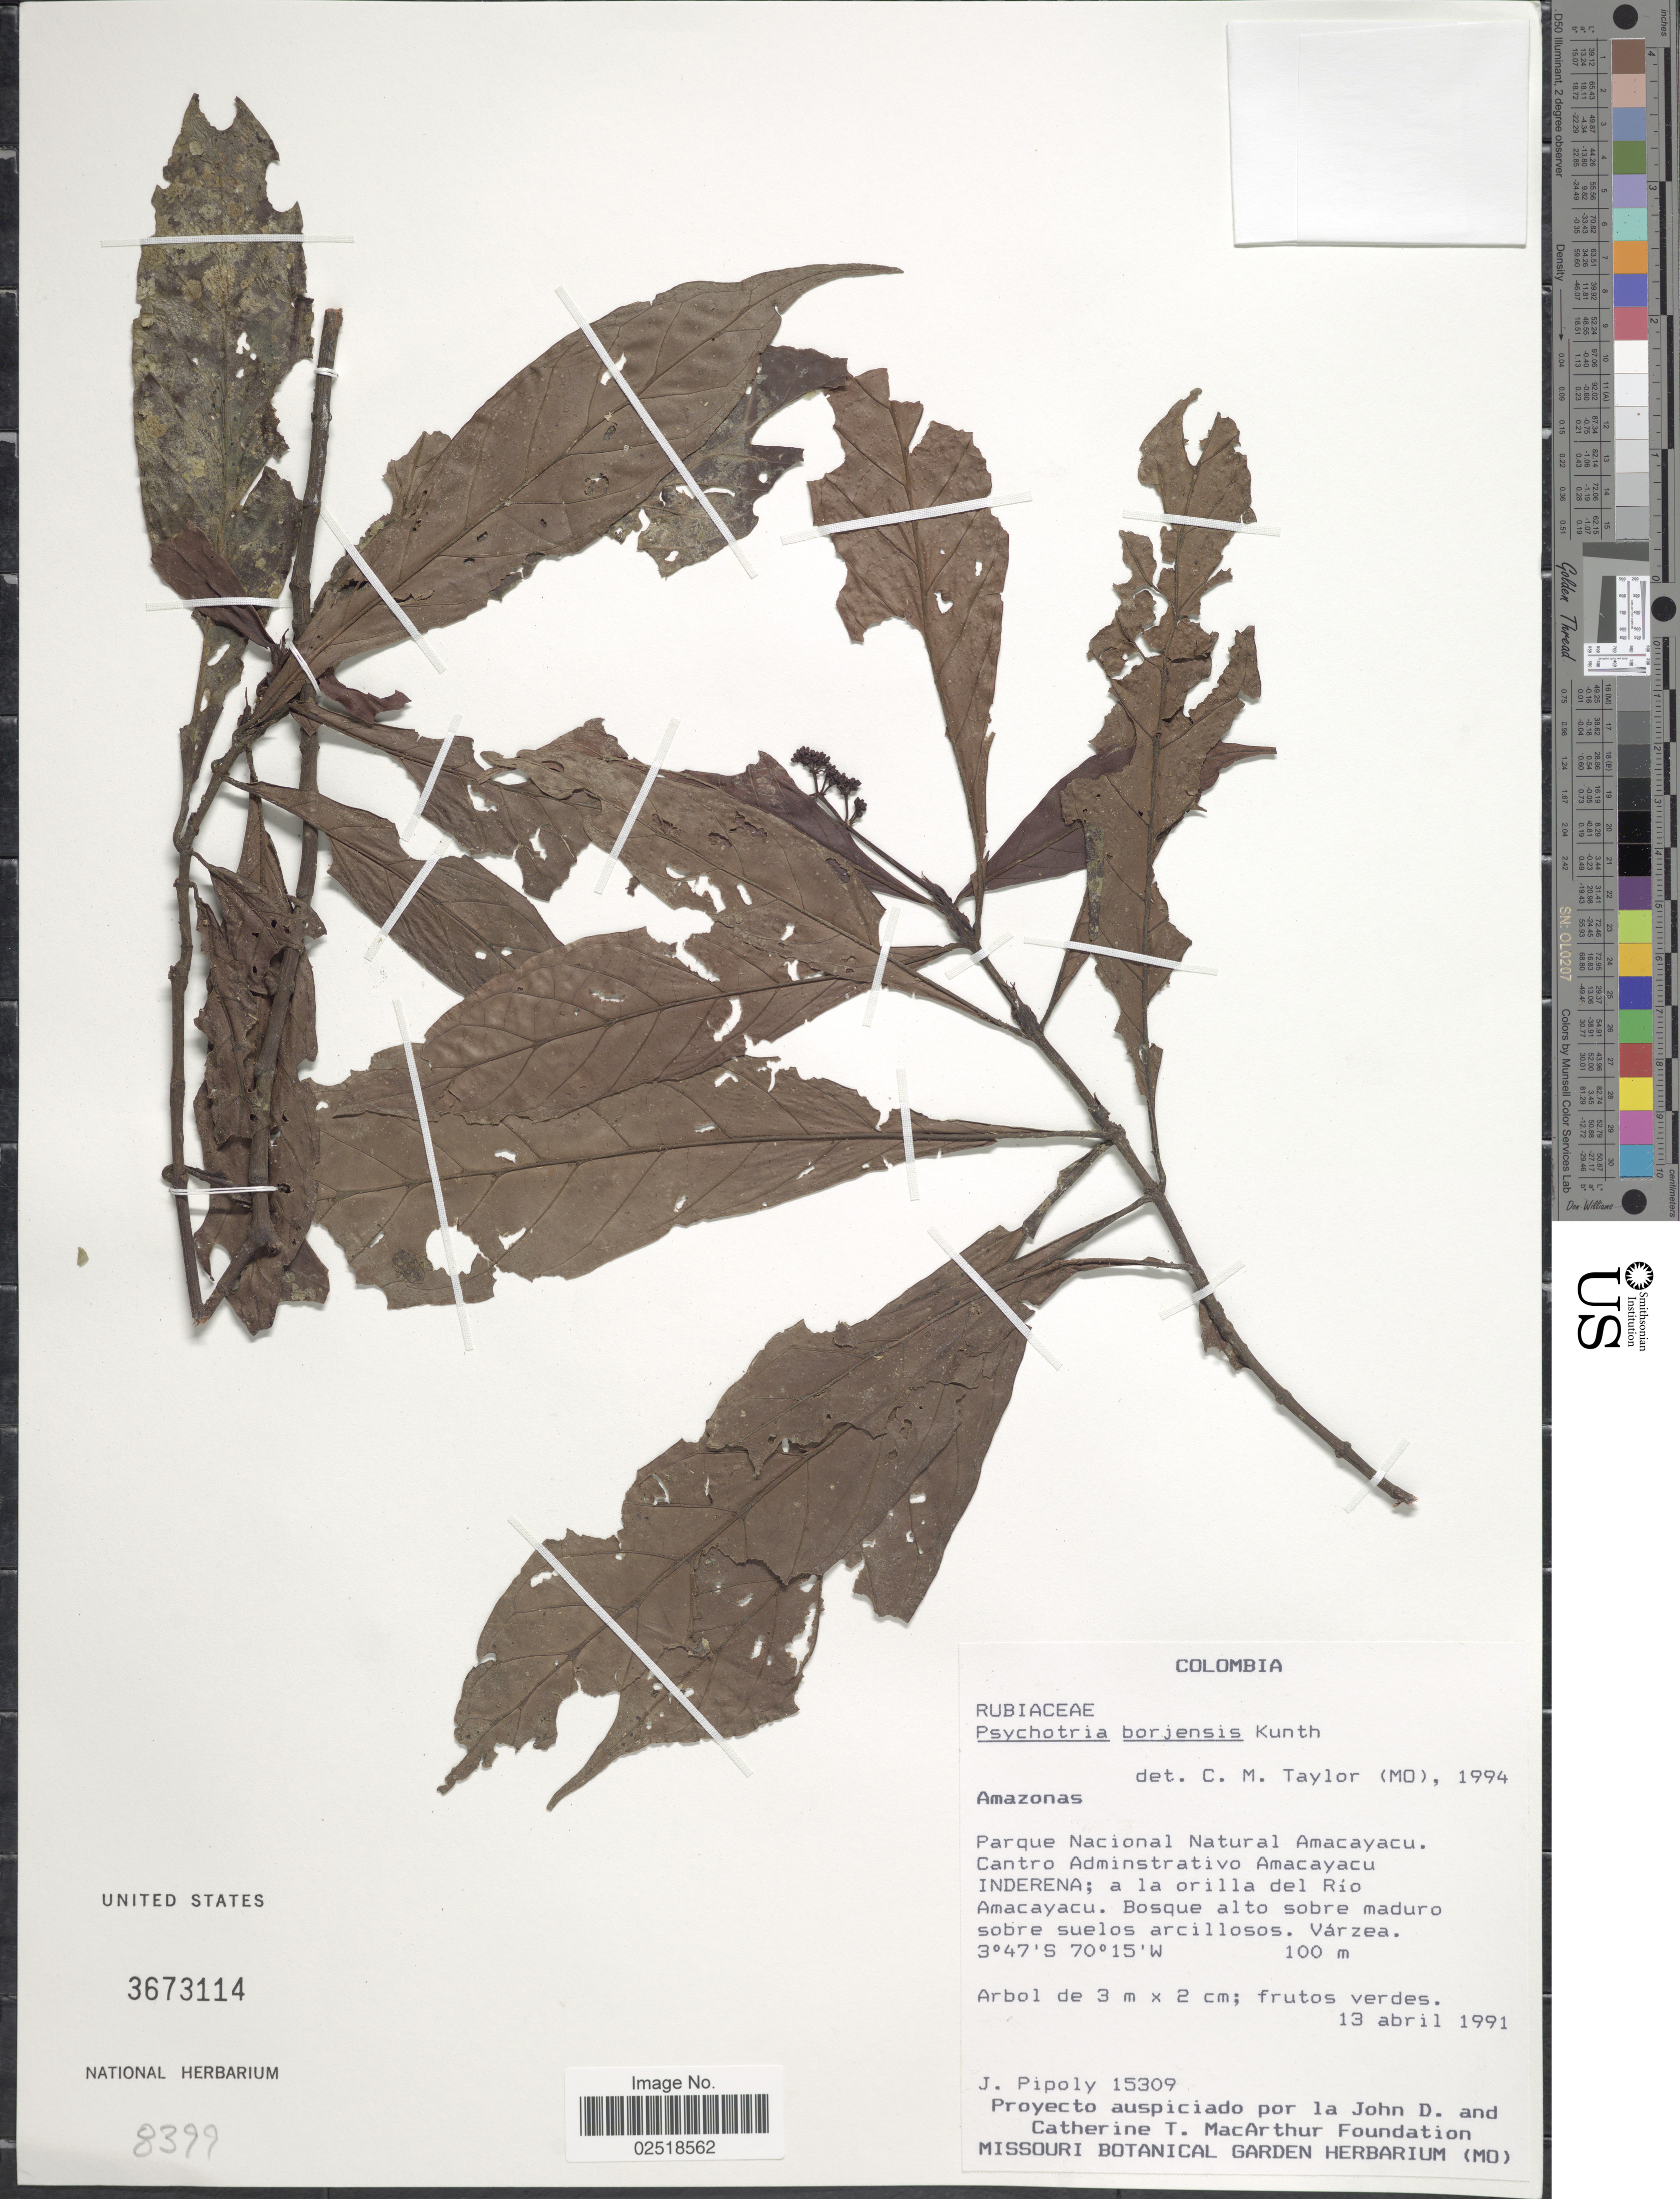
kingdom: Plantae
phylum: Tracheophyta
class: Magnoliopsida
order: Gentianales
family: Rubiaceae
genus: Psychotria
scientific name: Psychotria borjensis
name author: Kunth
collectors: J. J. Pipoly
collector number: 15309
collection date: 1991-04-13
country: Colombia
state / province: Amazônas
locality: Parque Nacional Natural Amacayacu. Centro Adminstrativo Amacayacu Inderena; a la orilla del Río Amacayacu. Bosque alto sobre maduro sobre suelos arcillosos. Várzea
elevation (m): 100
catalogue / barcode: US 3673114